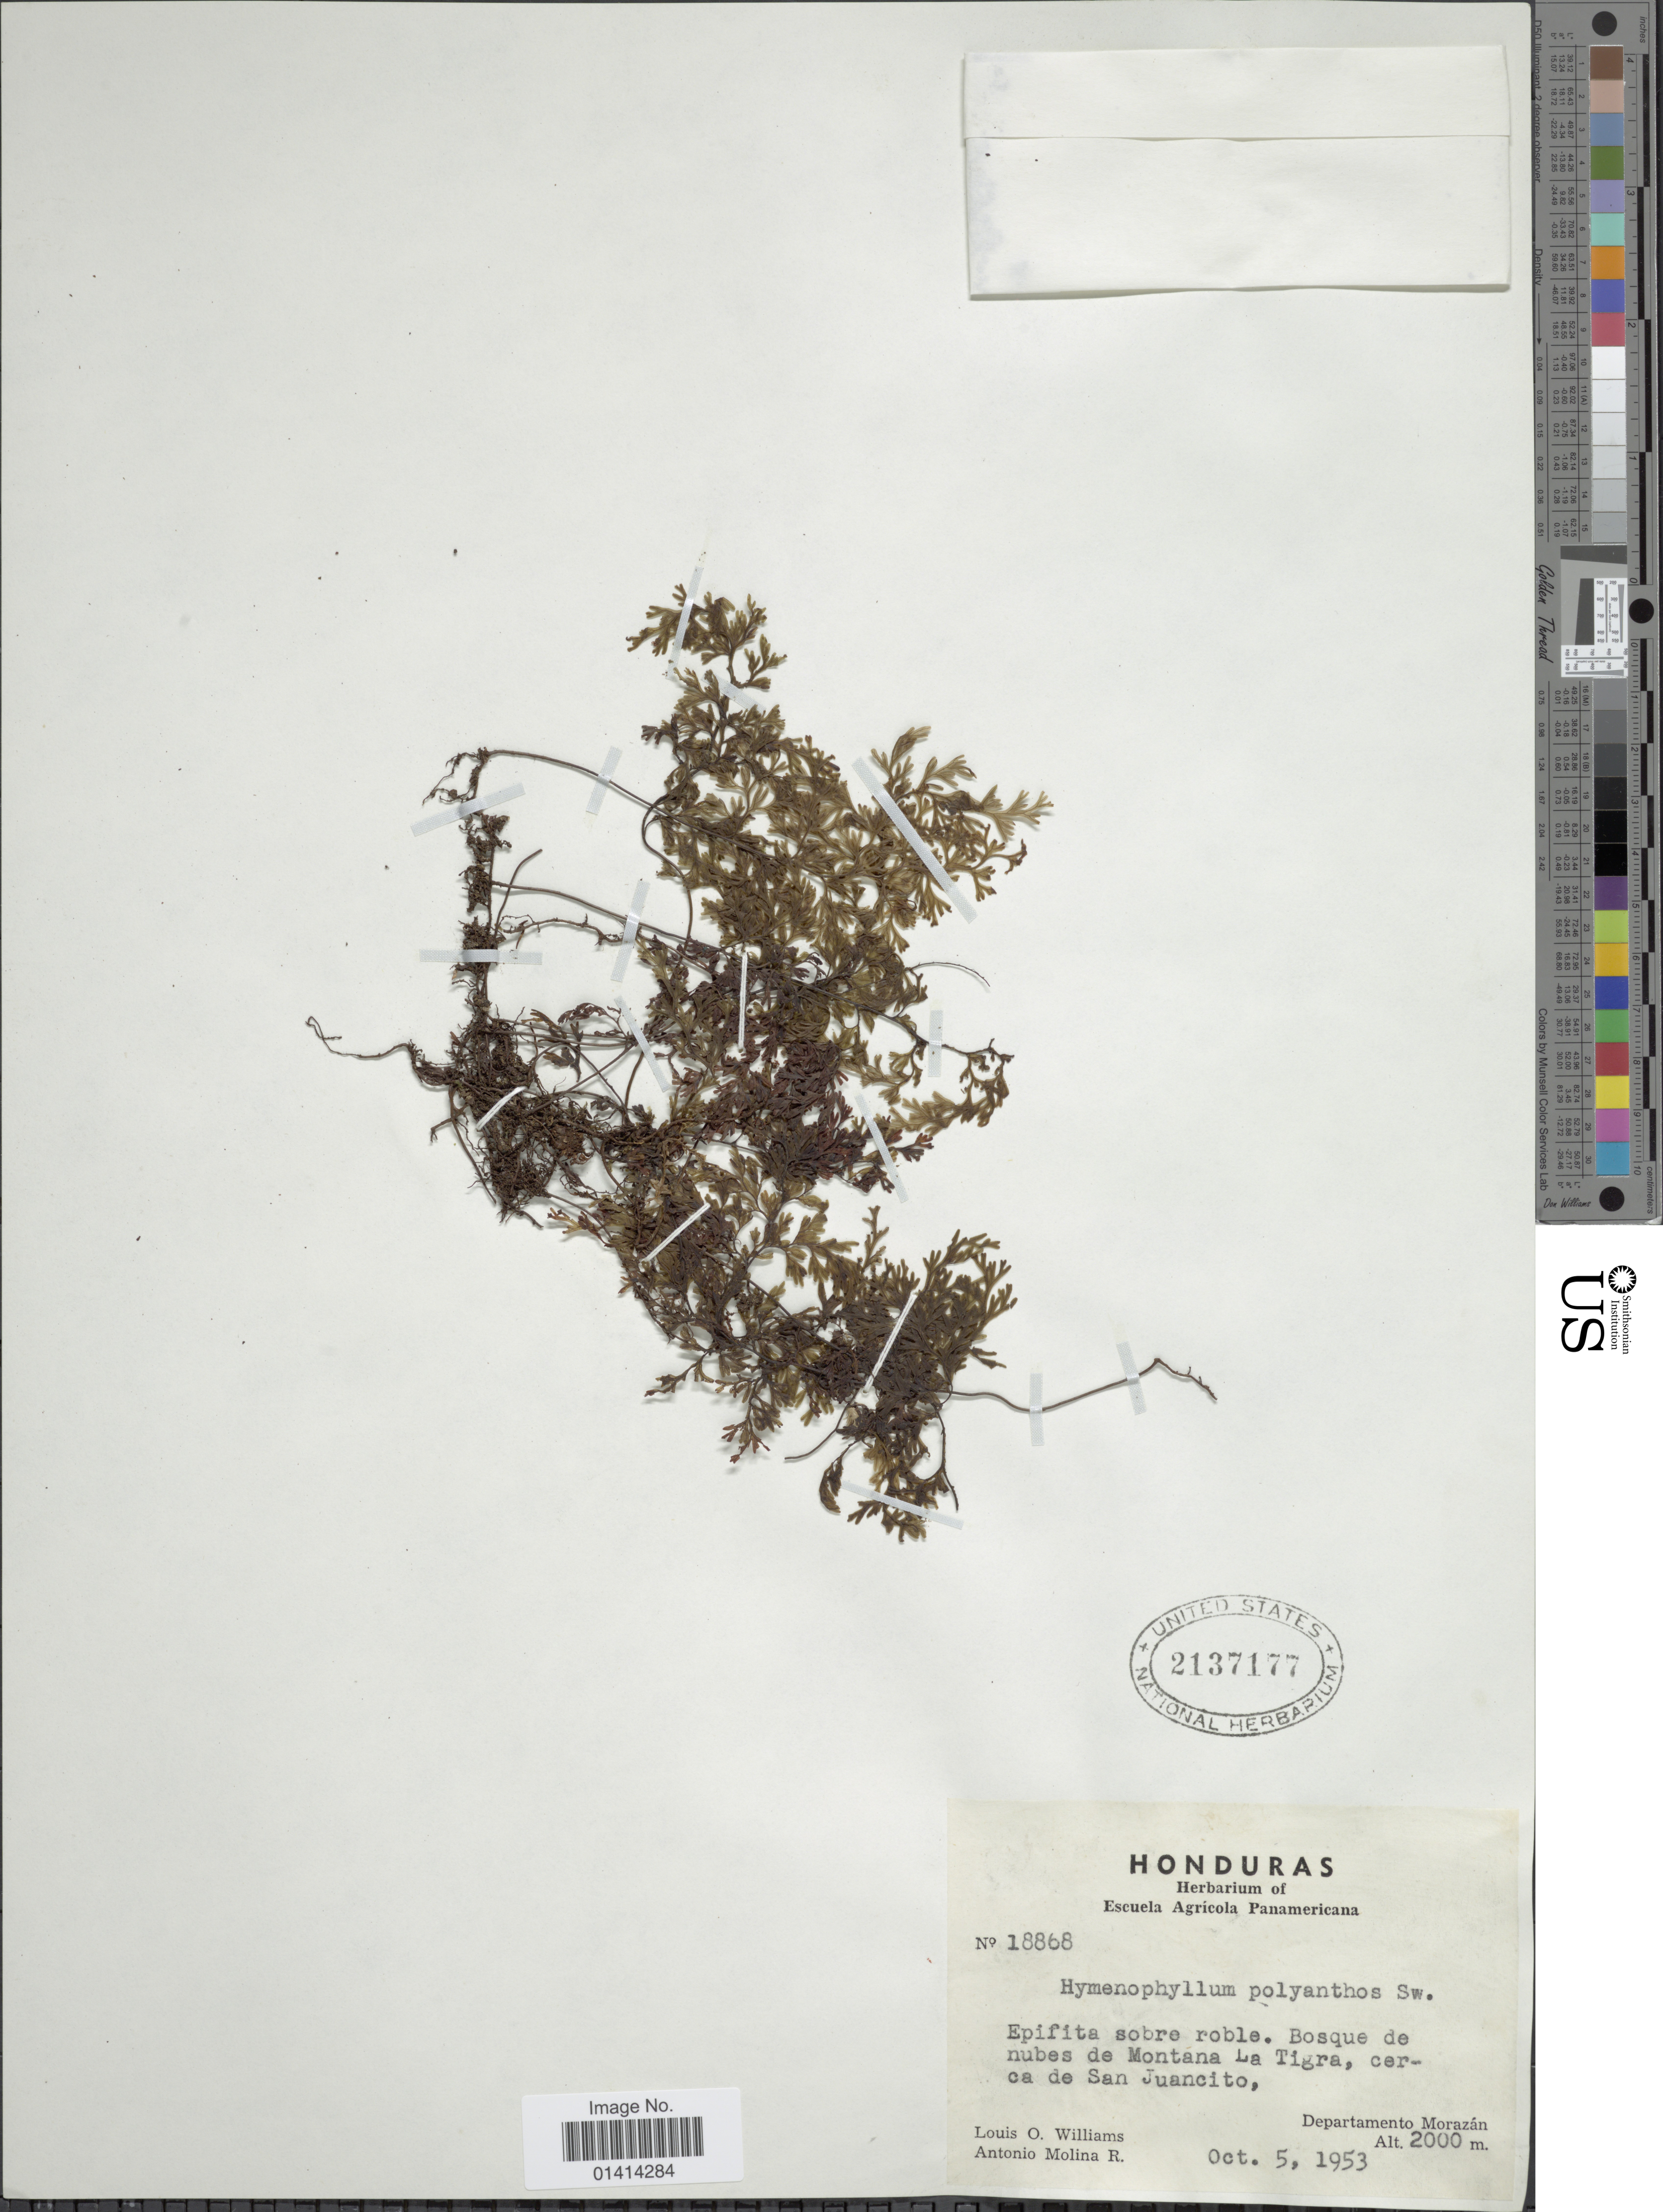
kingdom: Plantae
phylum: Tracheophyta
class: Polypodiopsida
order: Hymenophyllales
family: Hymenophyllaceae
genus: Hymenophyllum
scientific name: Hymenophyllum polyanthos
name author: (Sw.) Sw.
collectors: L. O. Williams & A. Molina R.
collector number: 18868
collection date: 1953-10-05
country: Honduras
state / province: Fco. Morazán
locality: Bosque de nubes de Montana La Tigra, cerca de San Juancito, Departamento Morazán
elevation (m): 2000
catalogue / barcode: US 2137177